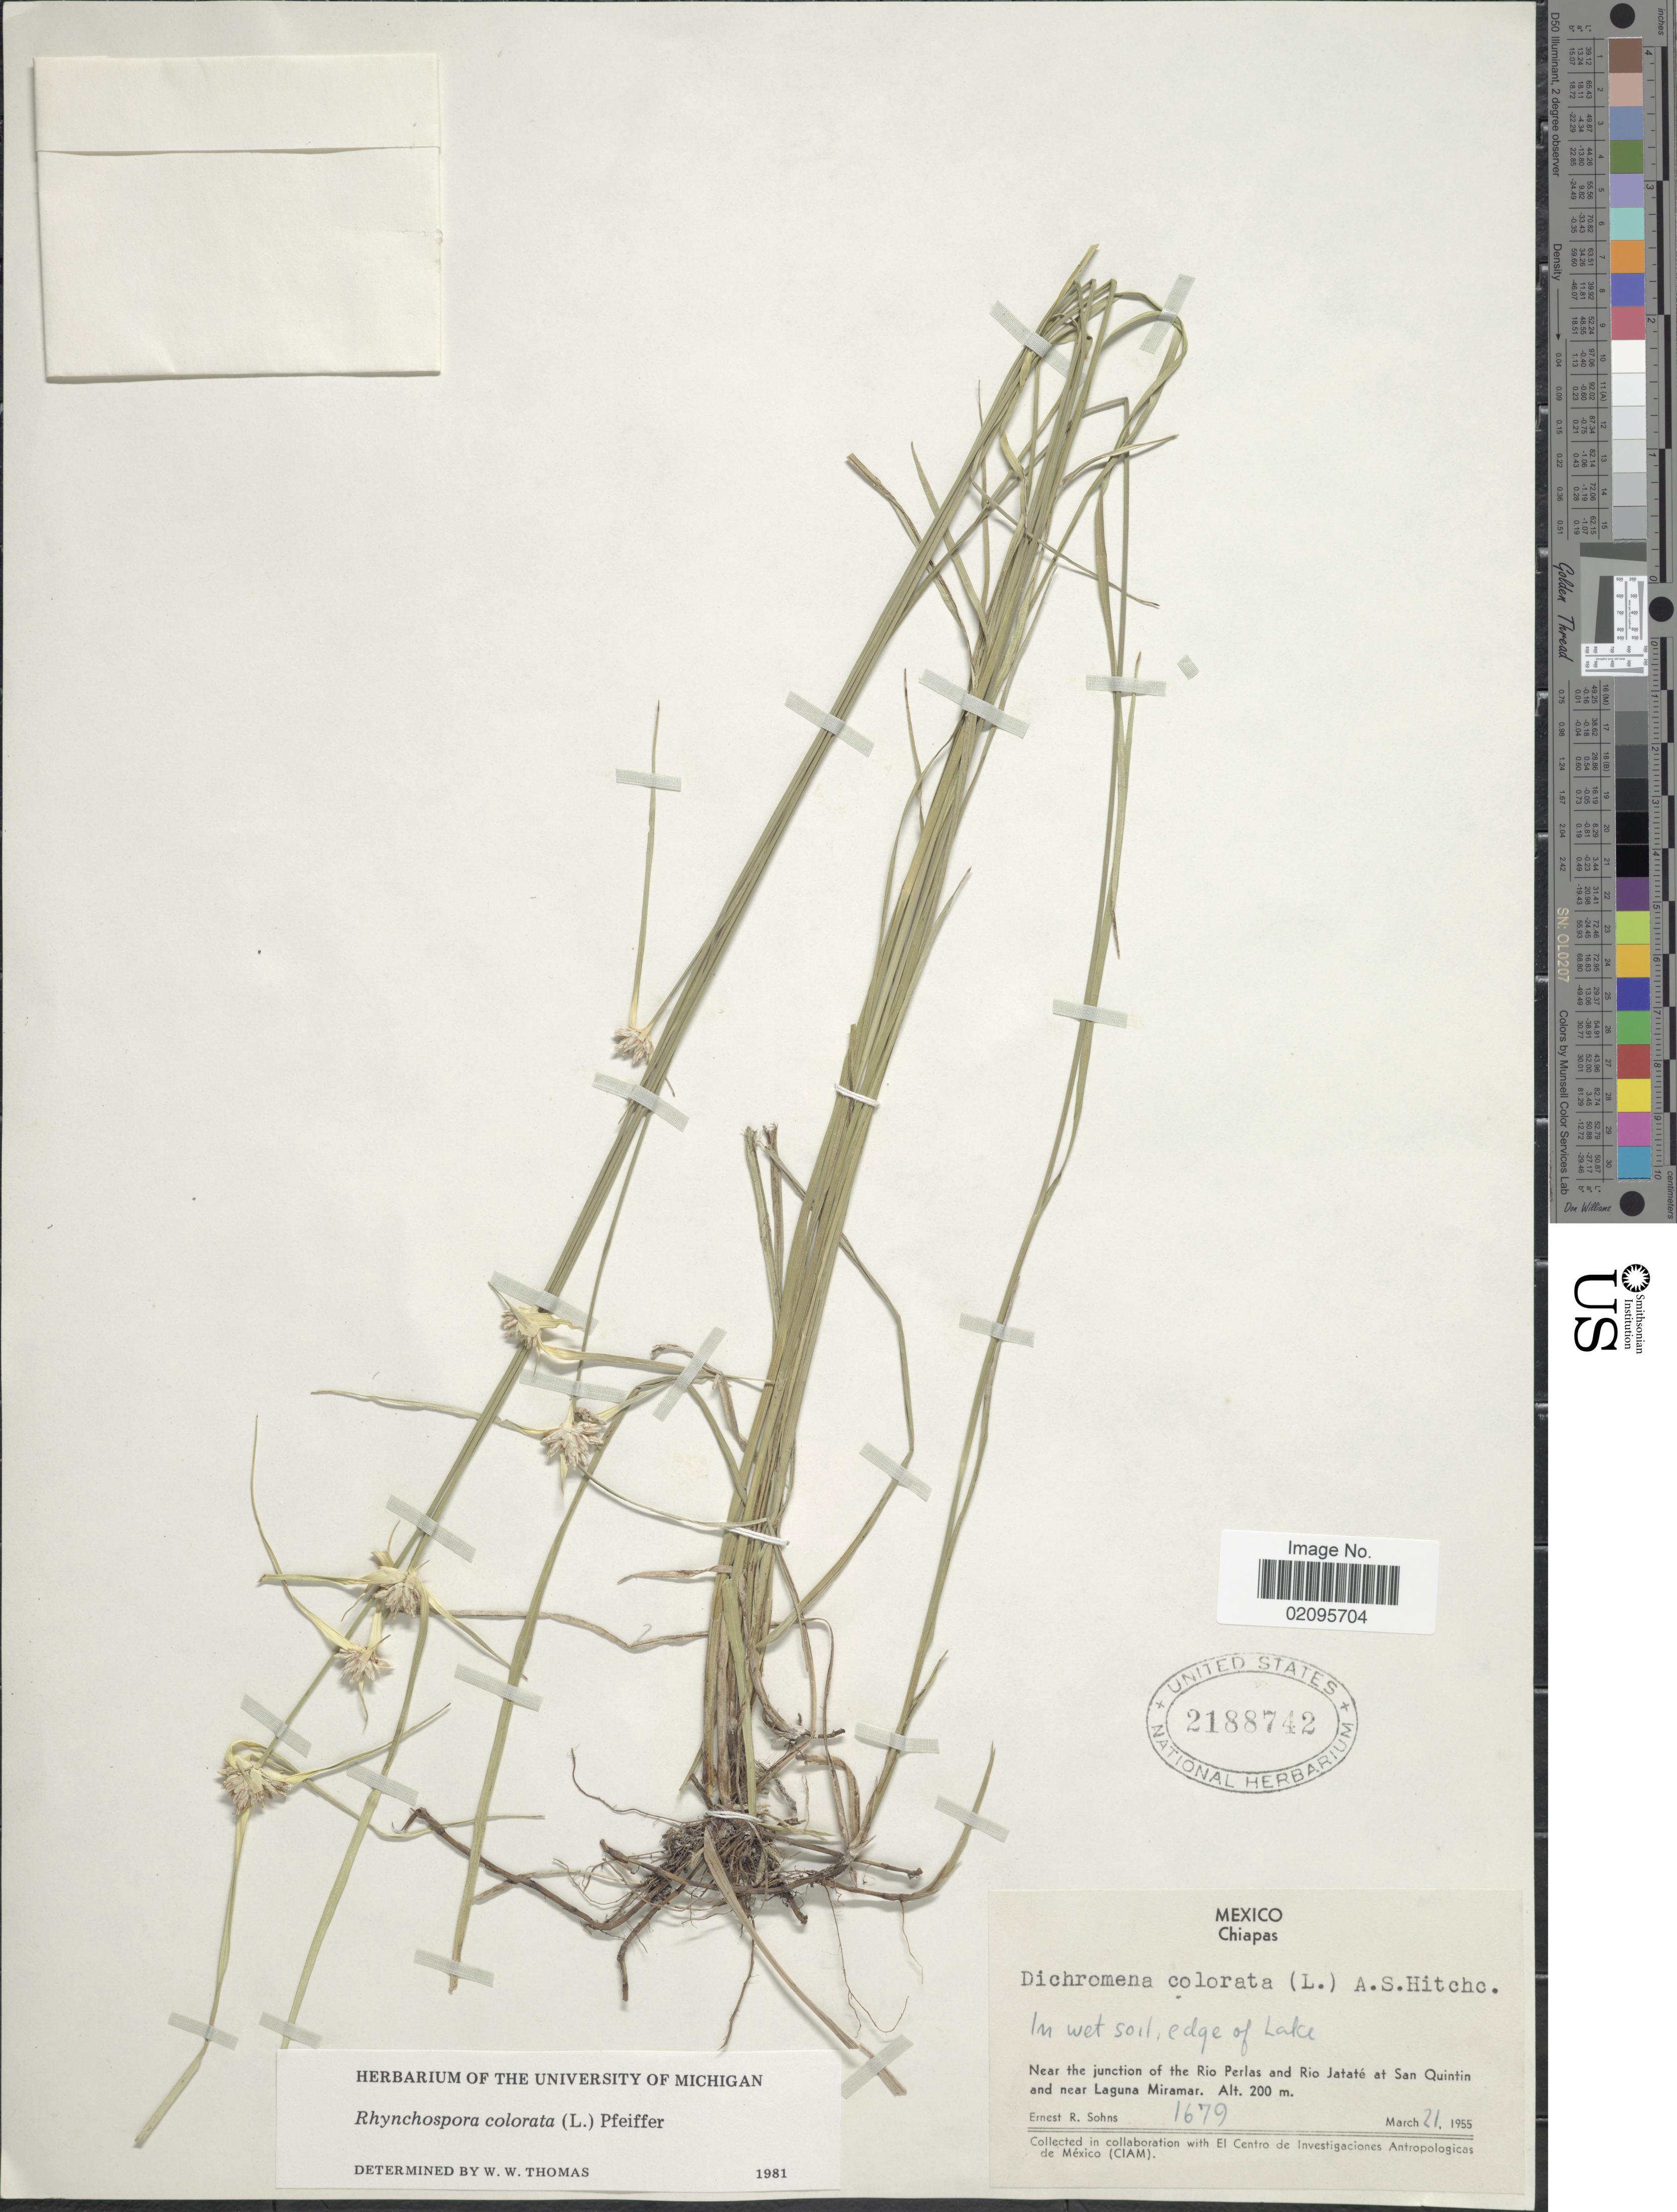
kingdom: Plantae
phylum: Tracheophyta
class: Liliopsida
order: Poales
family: Cyperaceae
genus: Rhynchospora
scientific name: Rhynchospora colorata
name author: (L.) H. Pfeiff.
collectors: E. R. Sohns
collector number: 1679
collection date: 1955-03-21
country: Mexico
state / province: Chiapas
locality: In wet soil, edge of lake, near the junction of the Rio Perlas and Rio Jatate at San Quintin and near Laguna Miramar.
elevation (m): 200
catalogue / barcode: US 2188742